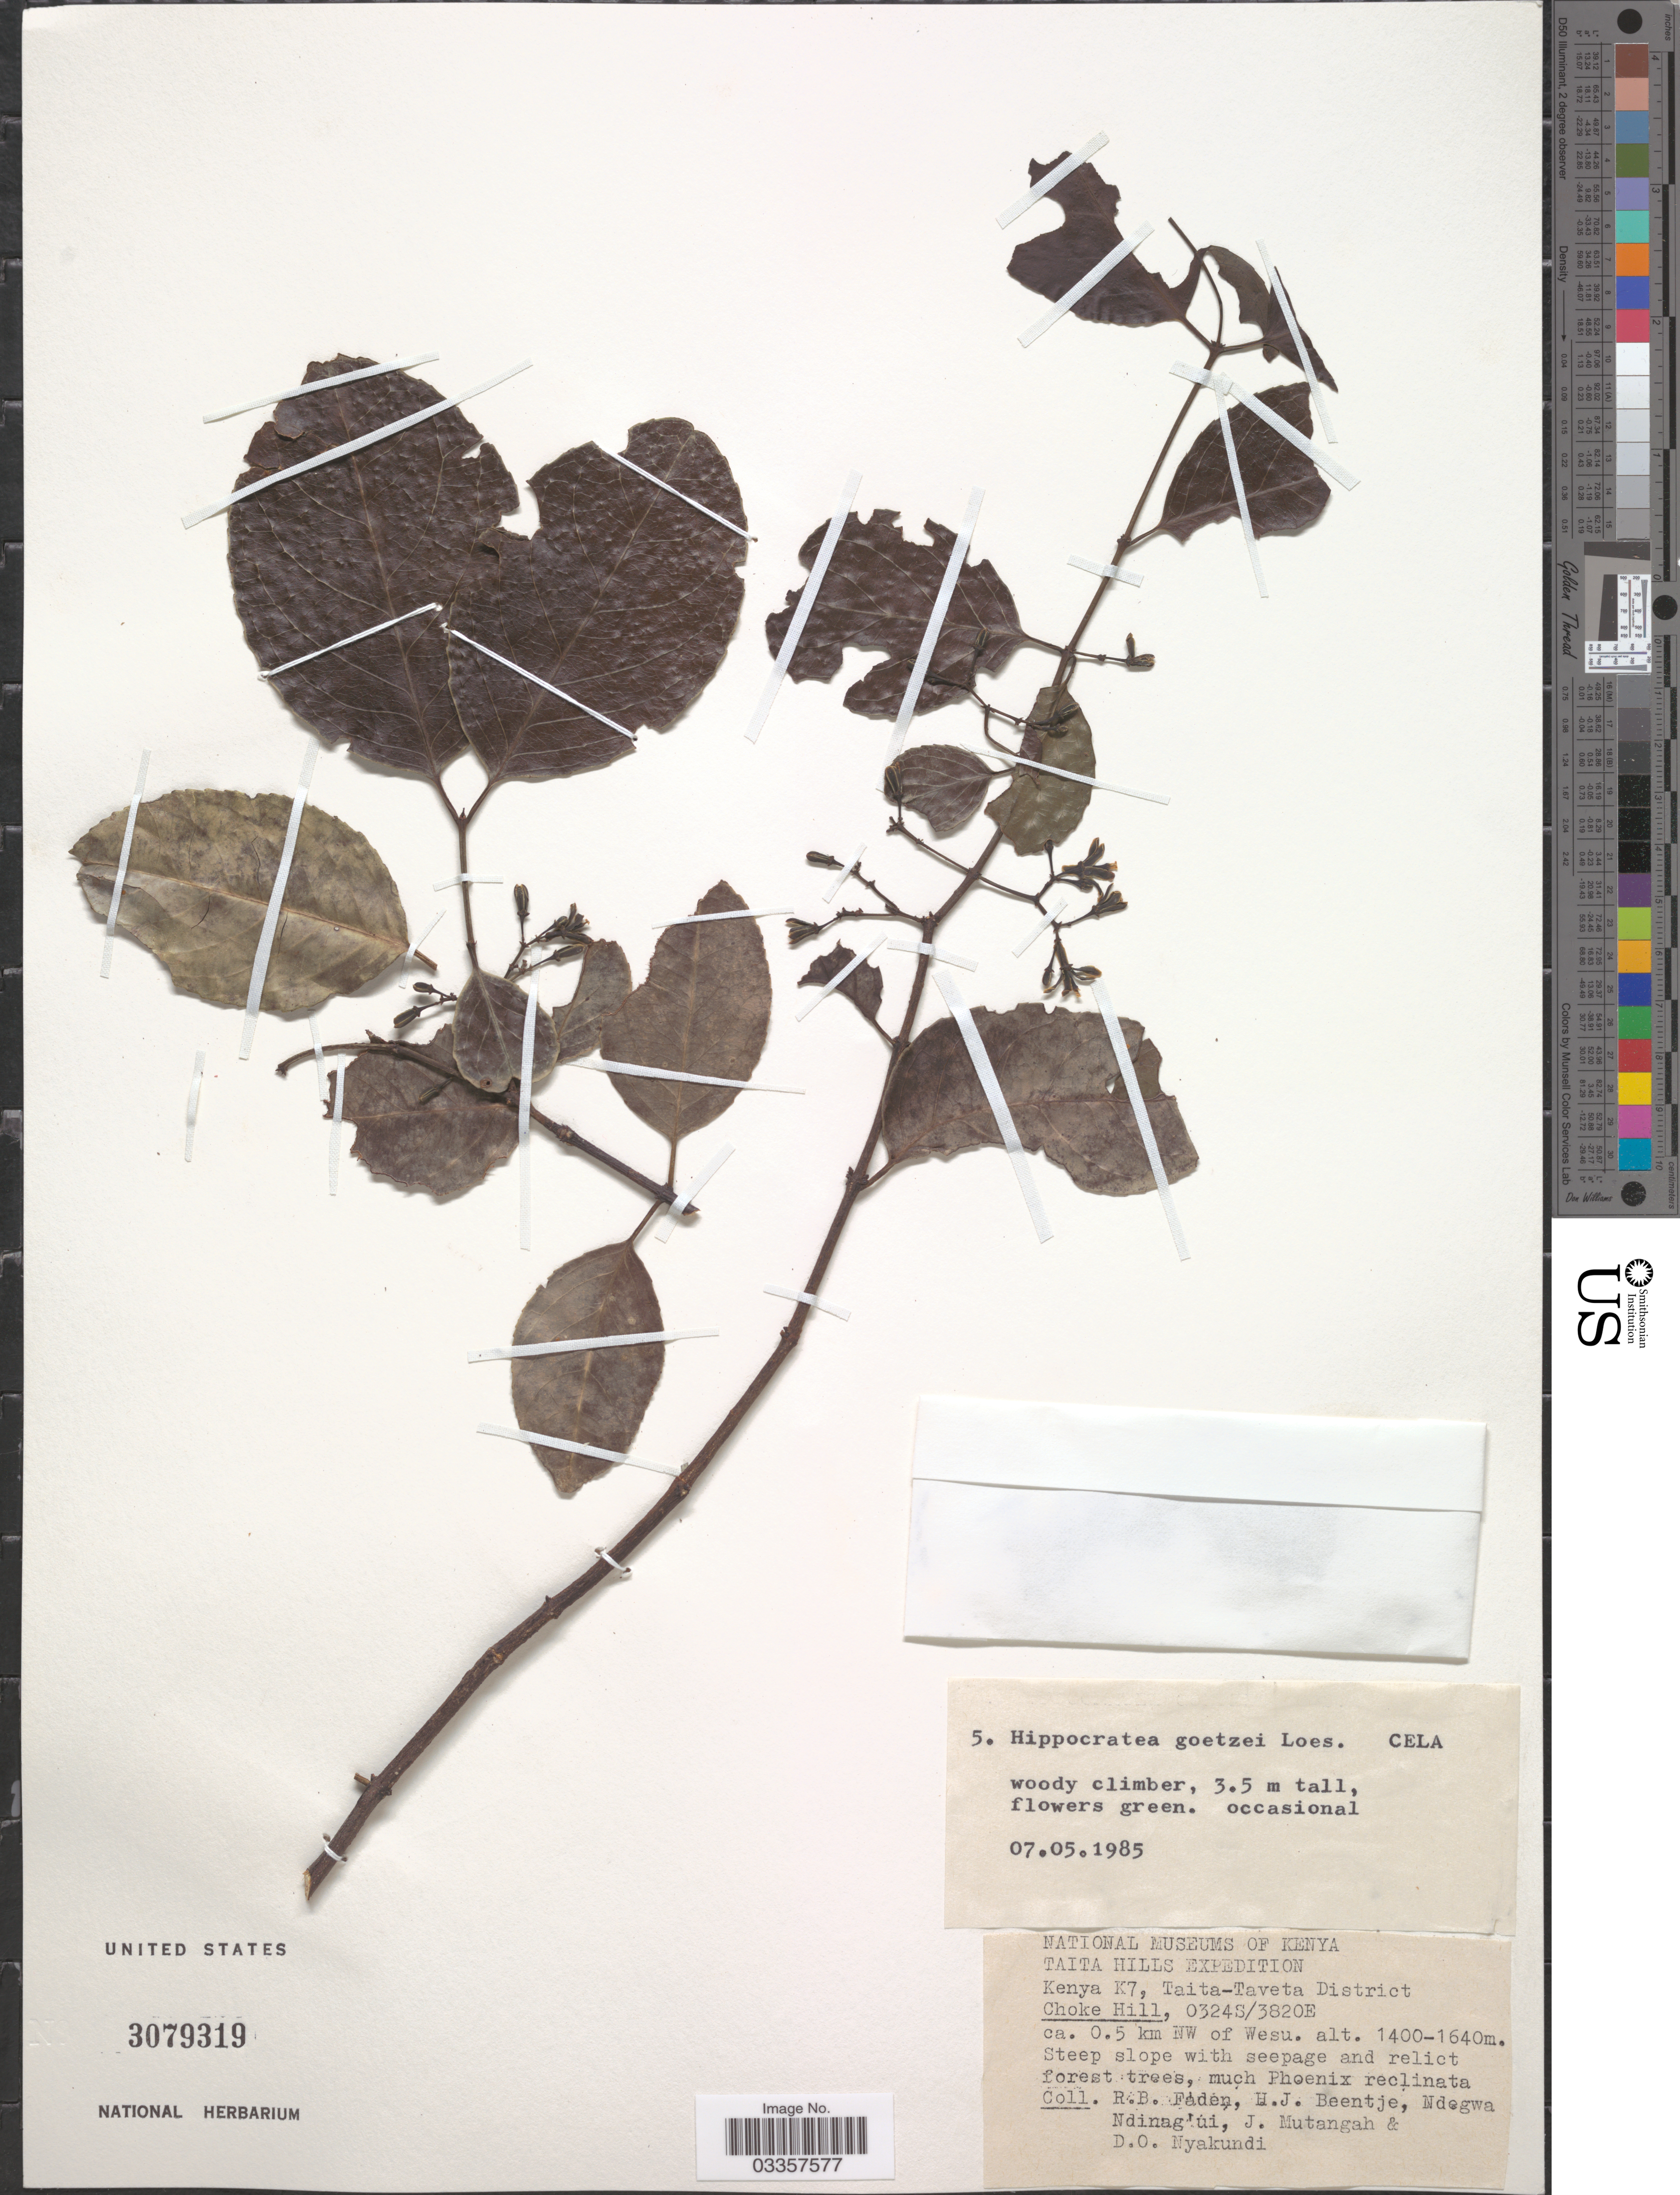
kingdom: Plantae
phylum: Tracheophyta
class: Magnoliopsida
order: Celastrales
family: Celastraceae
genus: Pristimera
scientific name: Pristimera goetzei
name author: (Loes.) R.H. Archer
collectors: R. B. Faden, H. J. Beentje, Ndegwa Ndiang'ui, J. Mutangah & D. Nyakundi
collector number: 5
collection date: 1985-05-07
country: Kenya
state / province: Taita Taveta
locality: Taita-Taveta District, Choke Hill, ca. 0.5 km NW of Wesu.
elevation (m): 1400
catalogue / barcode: US 3079319